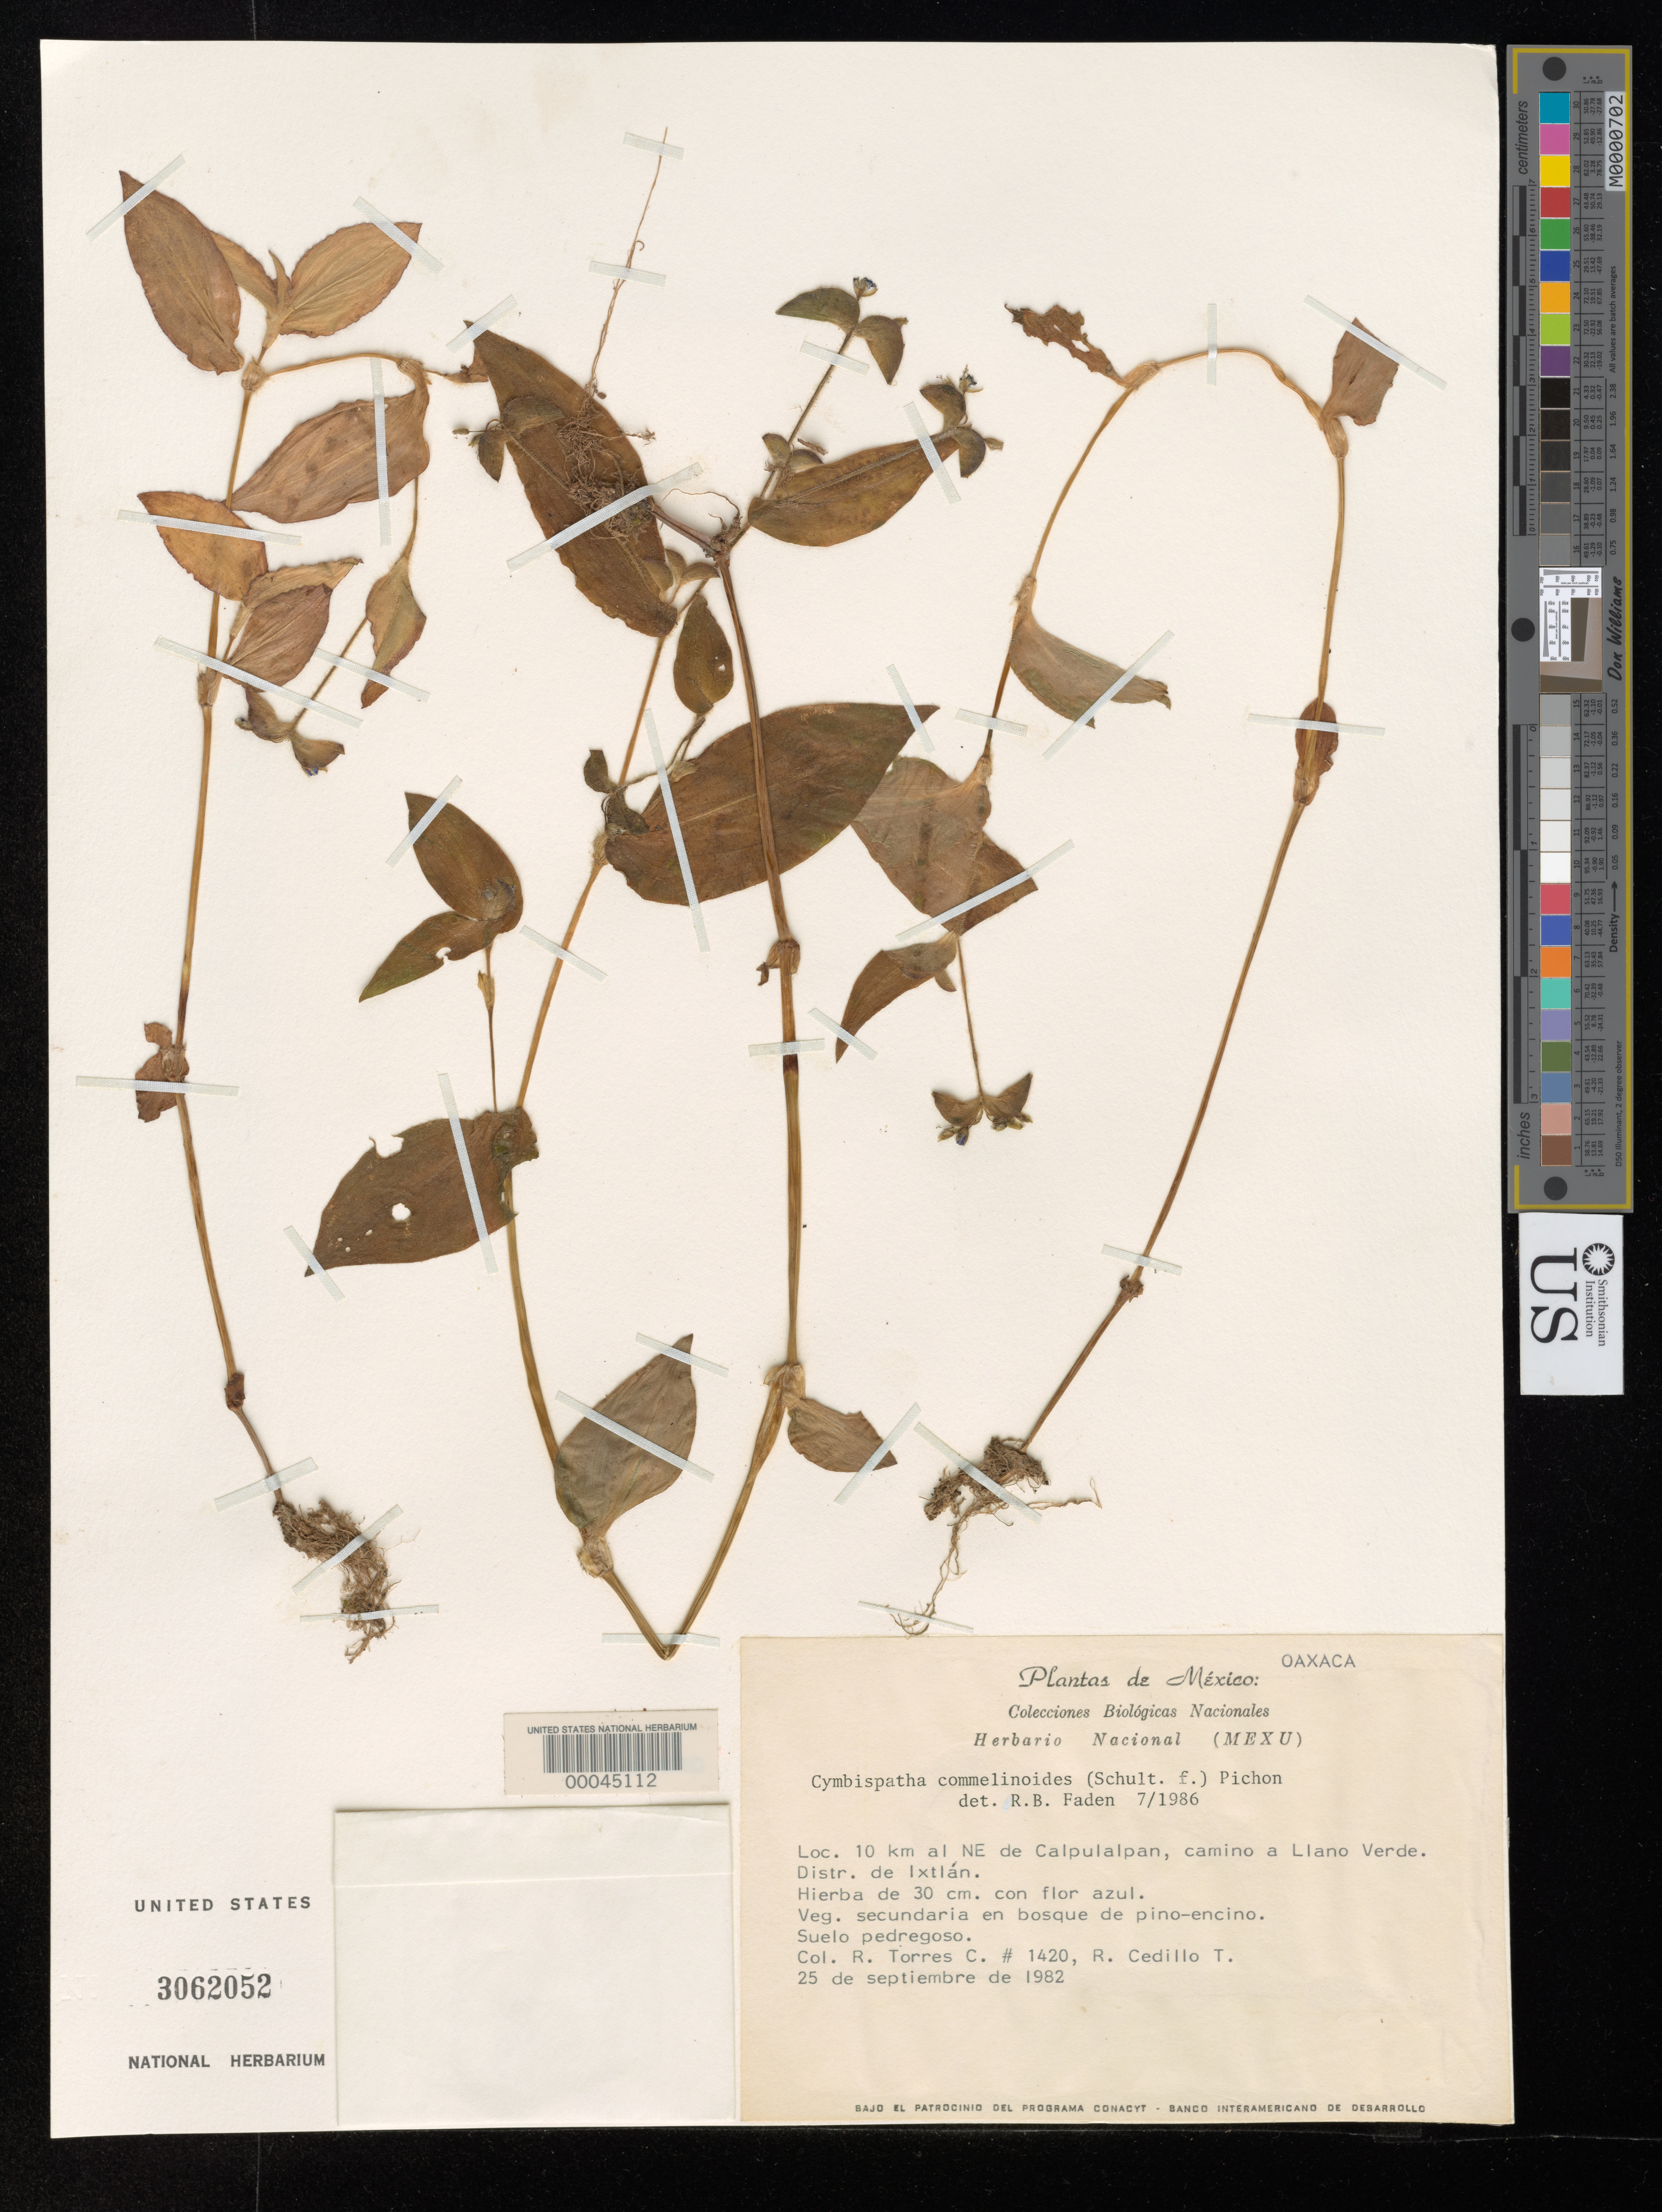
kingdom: Plantae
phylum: Tracheophyta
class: Liliopsida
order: Commelinales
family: Commelinaceae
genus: Tradescantia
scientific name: Tradescantia commelinoides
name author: Schult. & Schult. f.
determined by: Hunt, D. R.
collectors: R. Torres C. & R. CedilloT.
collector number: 1420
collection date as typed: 25 Sep 1982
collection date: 1982-09-25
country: Mexico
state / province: Oaxaca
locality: NE of calpulalpan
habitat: Secondary pine-oak forest, rocky, sandy soil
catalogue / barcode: US 3062052